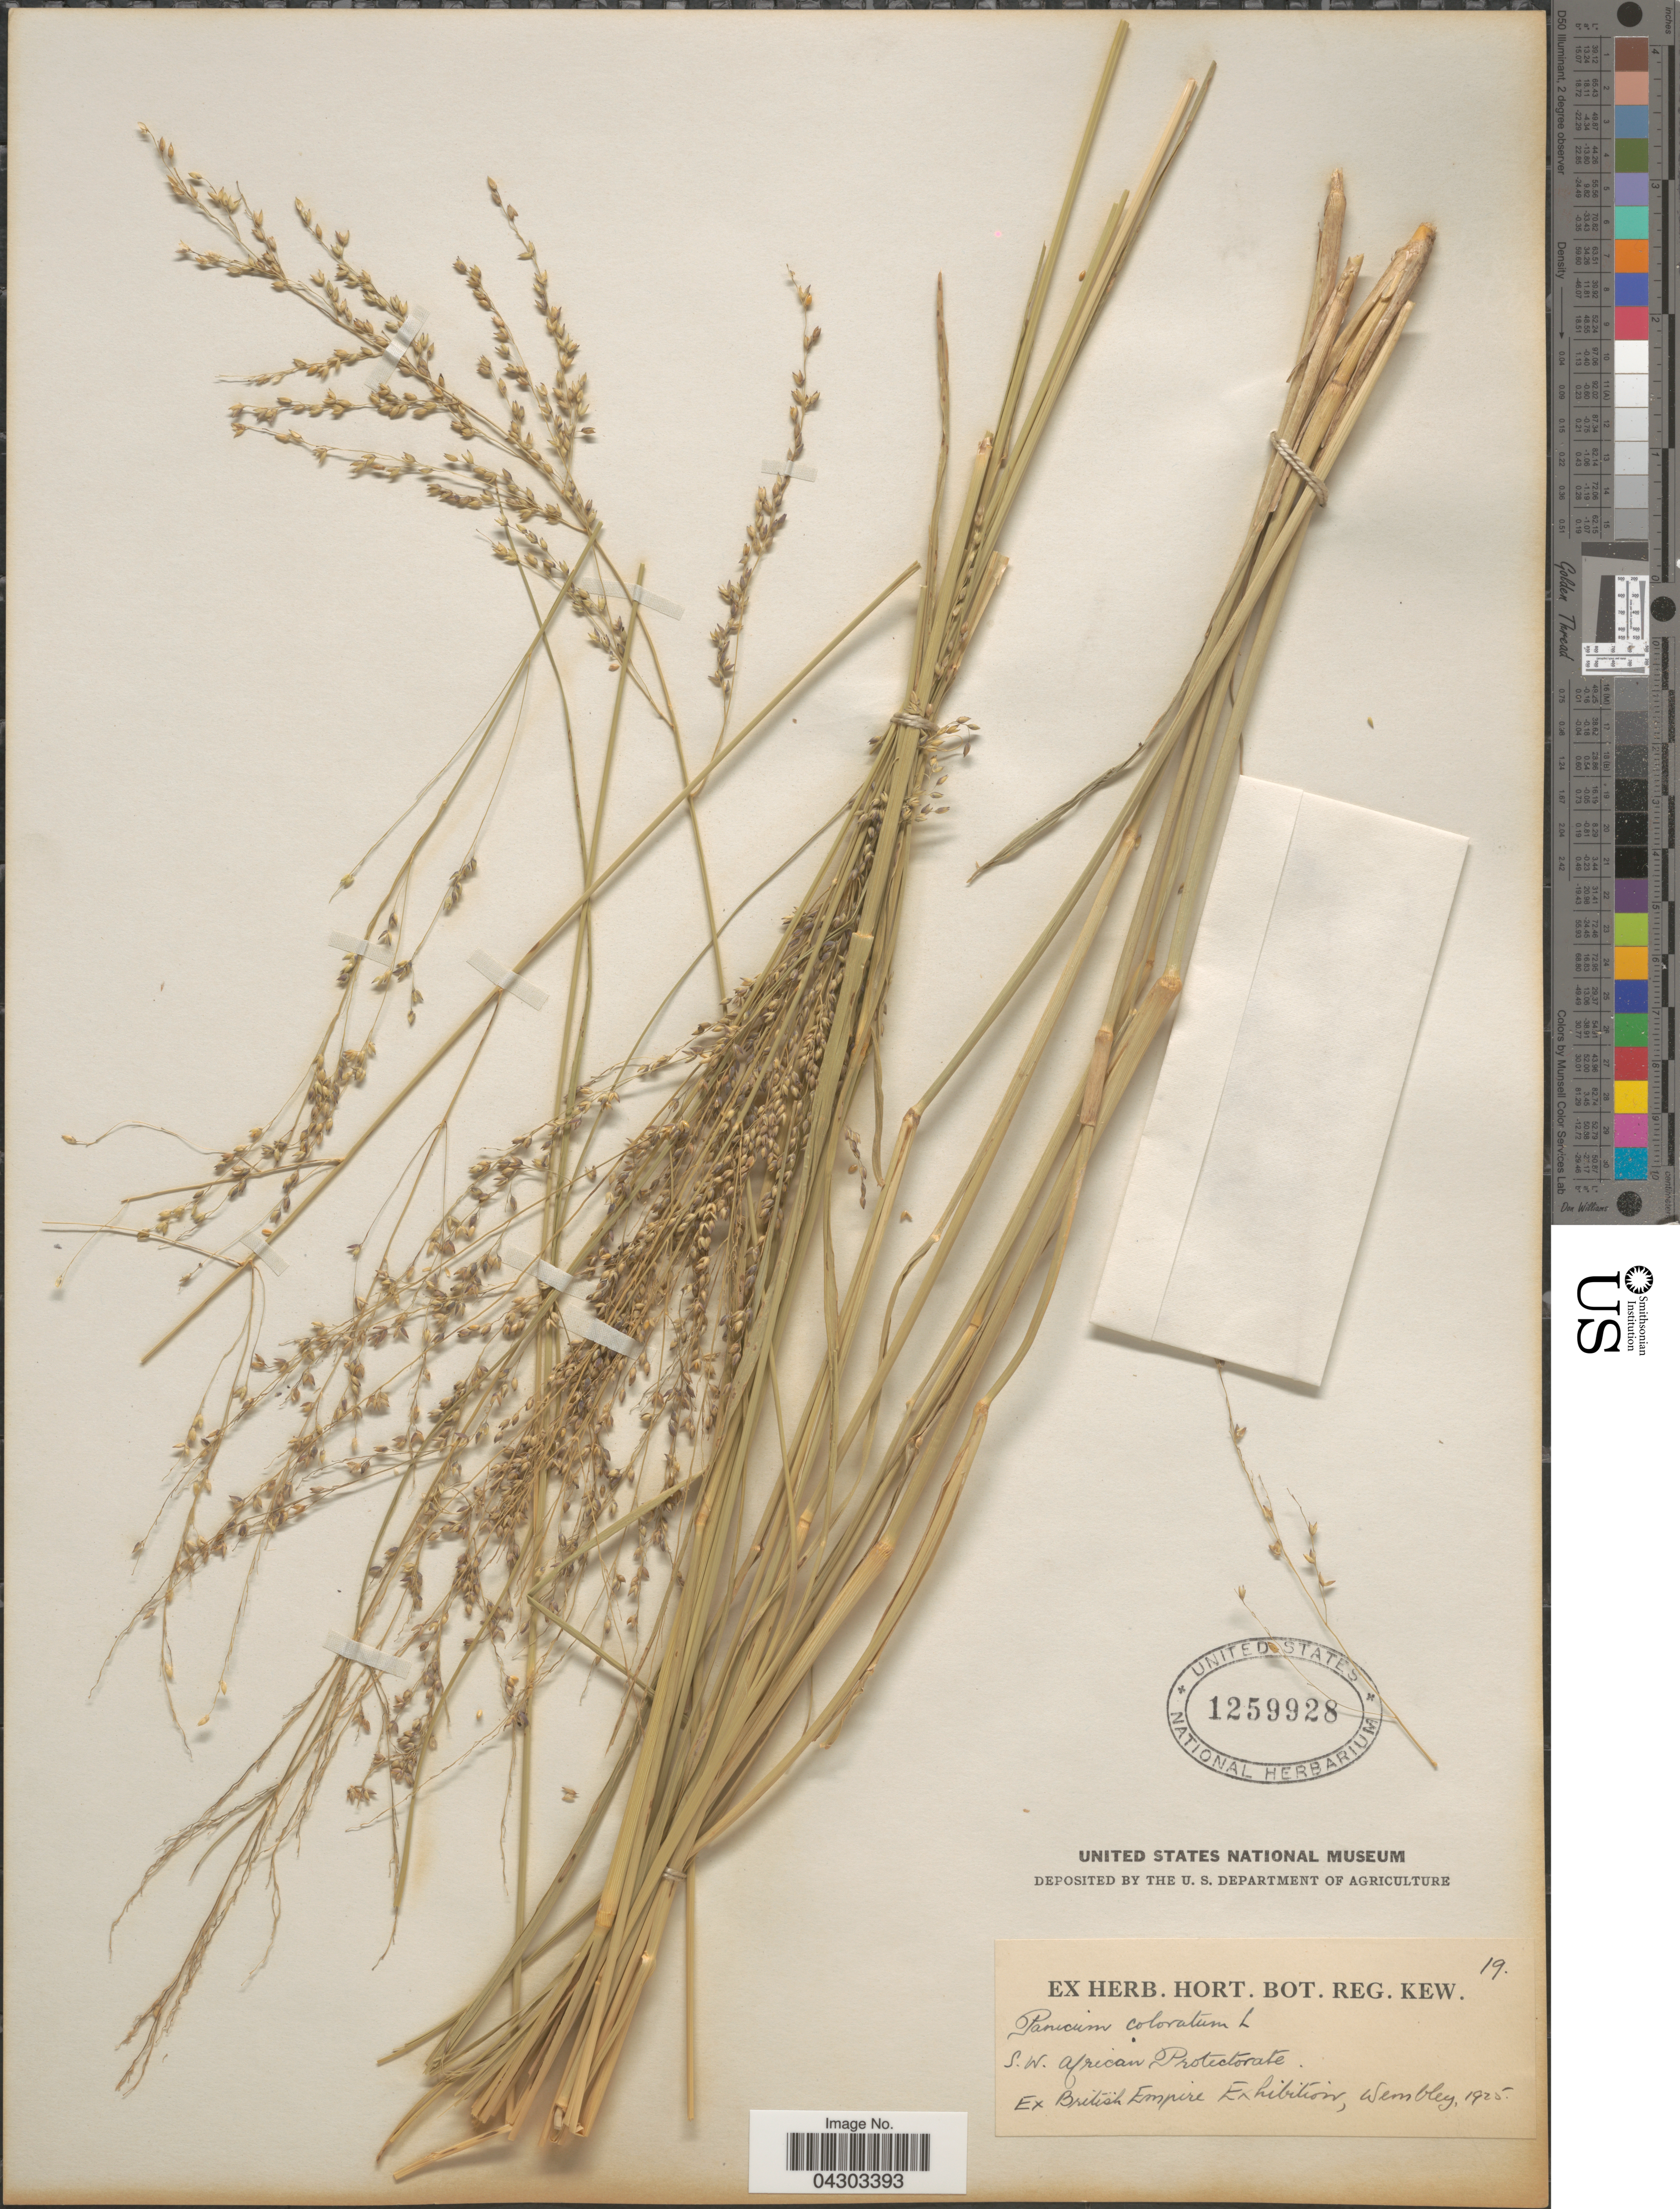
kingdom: Plantae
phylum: Tracheophyta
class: Liliopsida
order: Poales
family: Poaceae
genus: Panicum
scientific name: Panicum coloratum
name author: L.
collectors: ex herb. Hort. Reg. Kew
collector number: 19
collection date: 1925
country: Namibia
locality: S. W. African Protectorate. Ex British Empire Exhibition, Wembley, 1925 [unsure placement].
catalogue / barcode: US 1259928